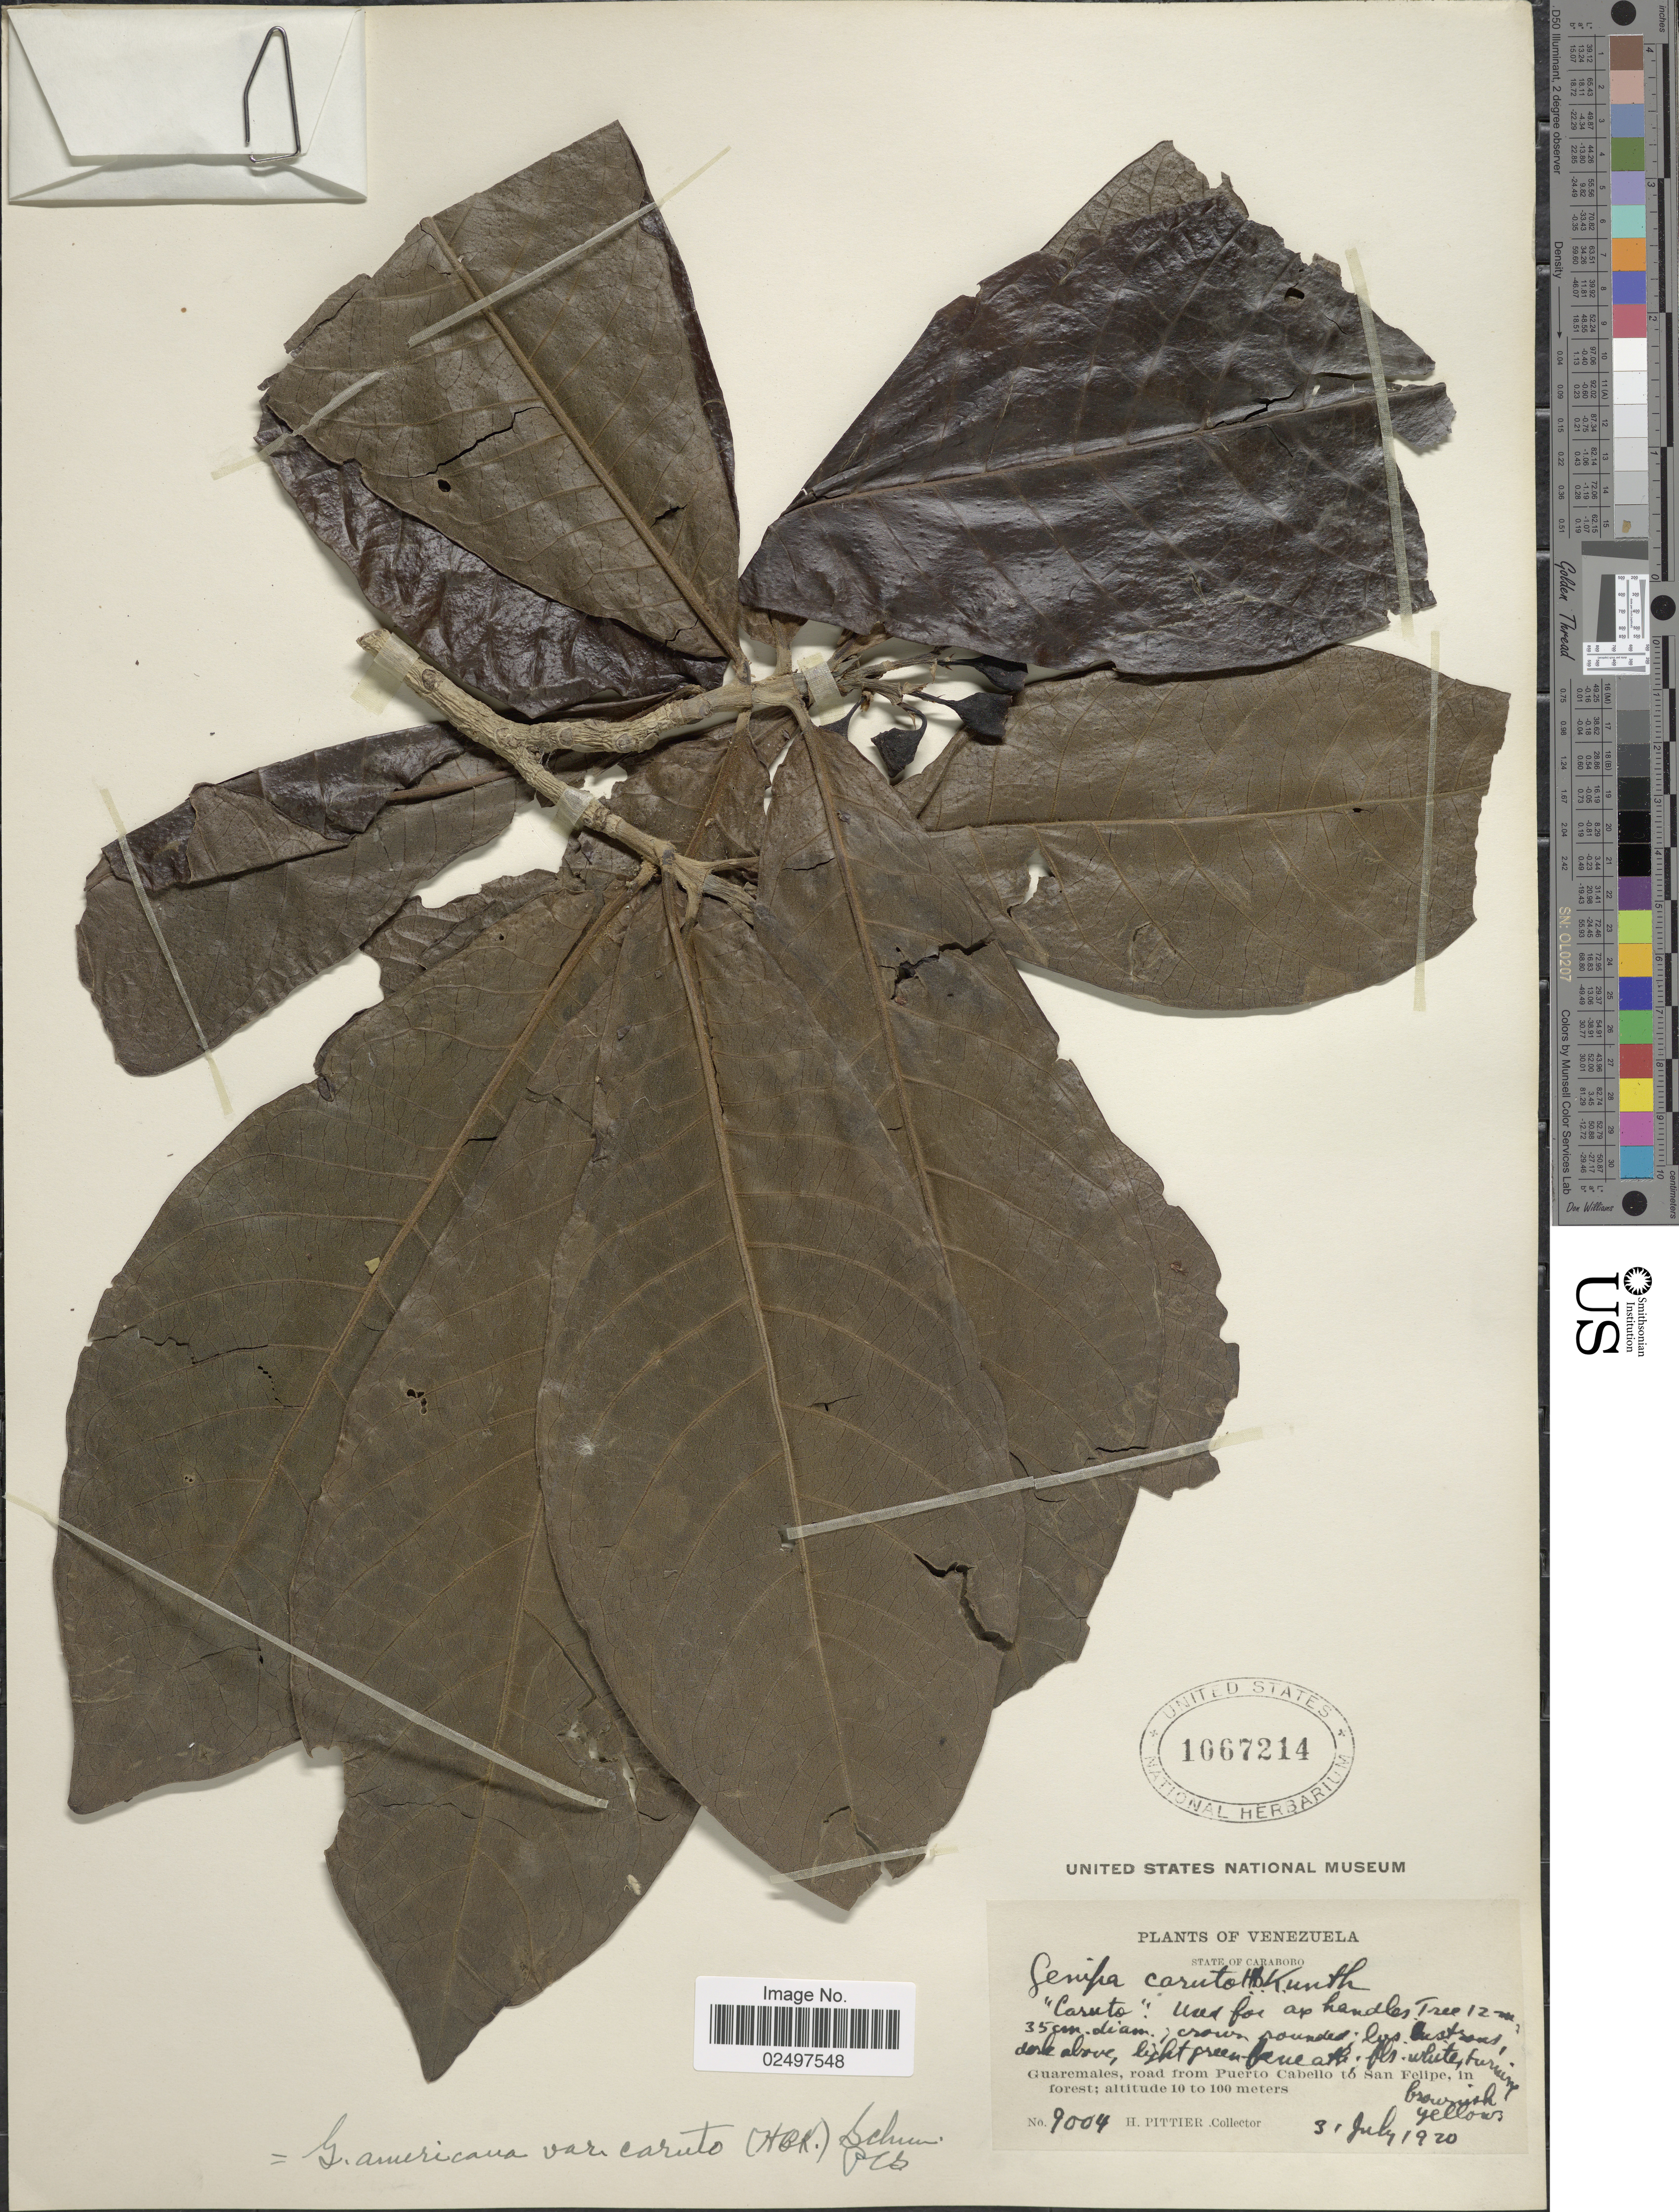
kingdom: Plantae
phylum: Tracheophyta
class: Magnoliopsida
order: Gentianales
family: Rubiaceae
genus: Genipa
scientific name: Genipa americana var. caruto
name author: (Kunth) K. Schum.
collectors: H. F. Pittier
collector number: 9004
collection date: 1920-07-31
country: Venezuela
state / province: Carabobo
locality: Guaremales, road from Puerto Cabello to San Felipe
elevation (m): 10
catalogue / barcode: US 1067214